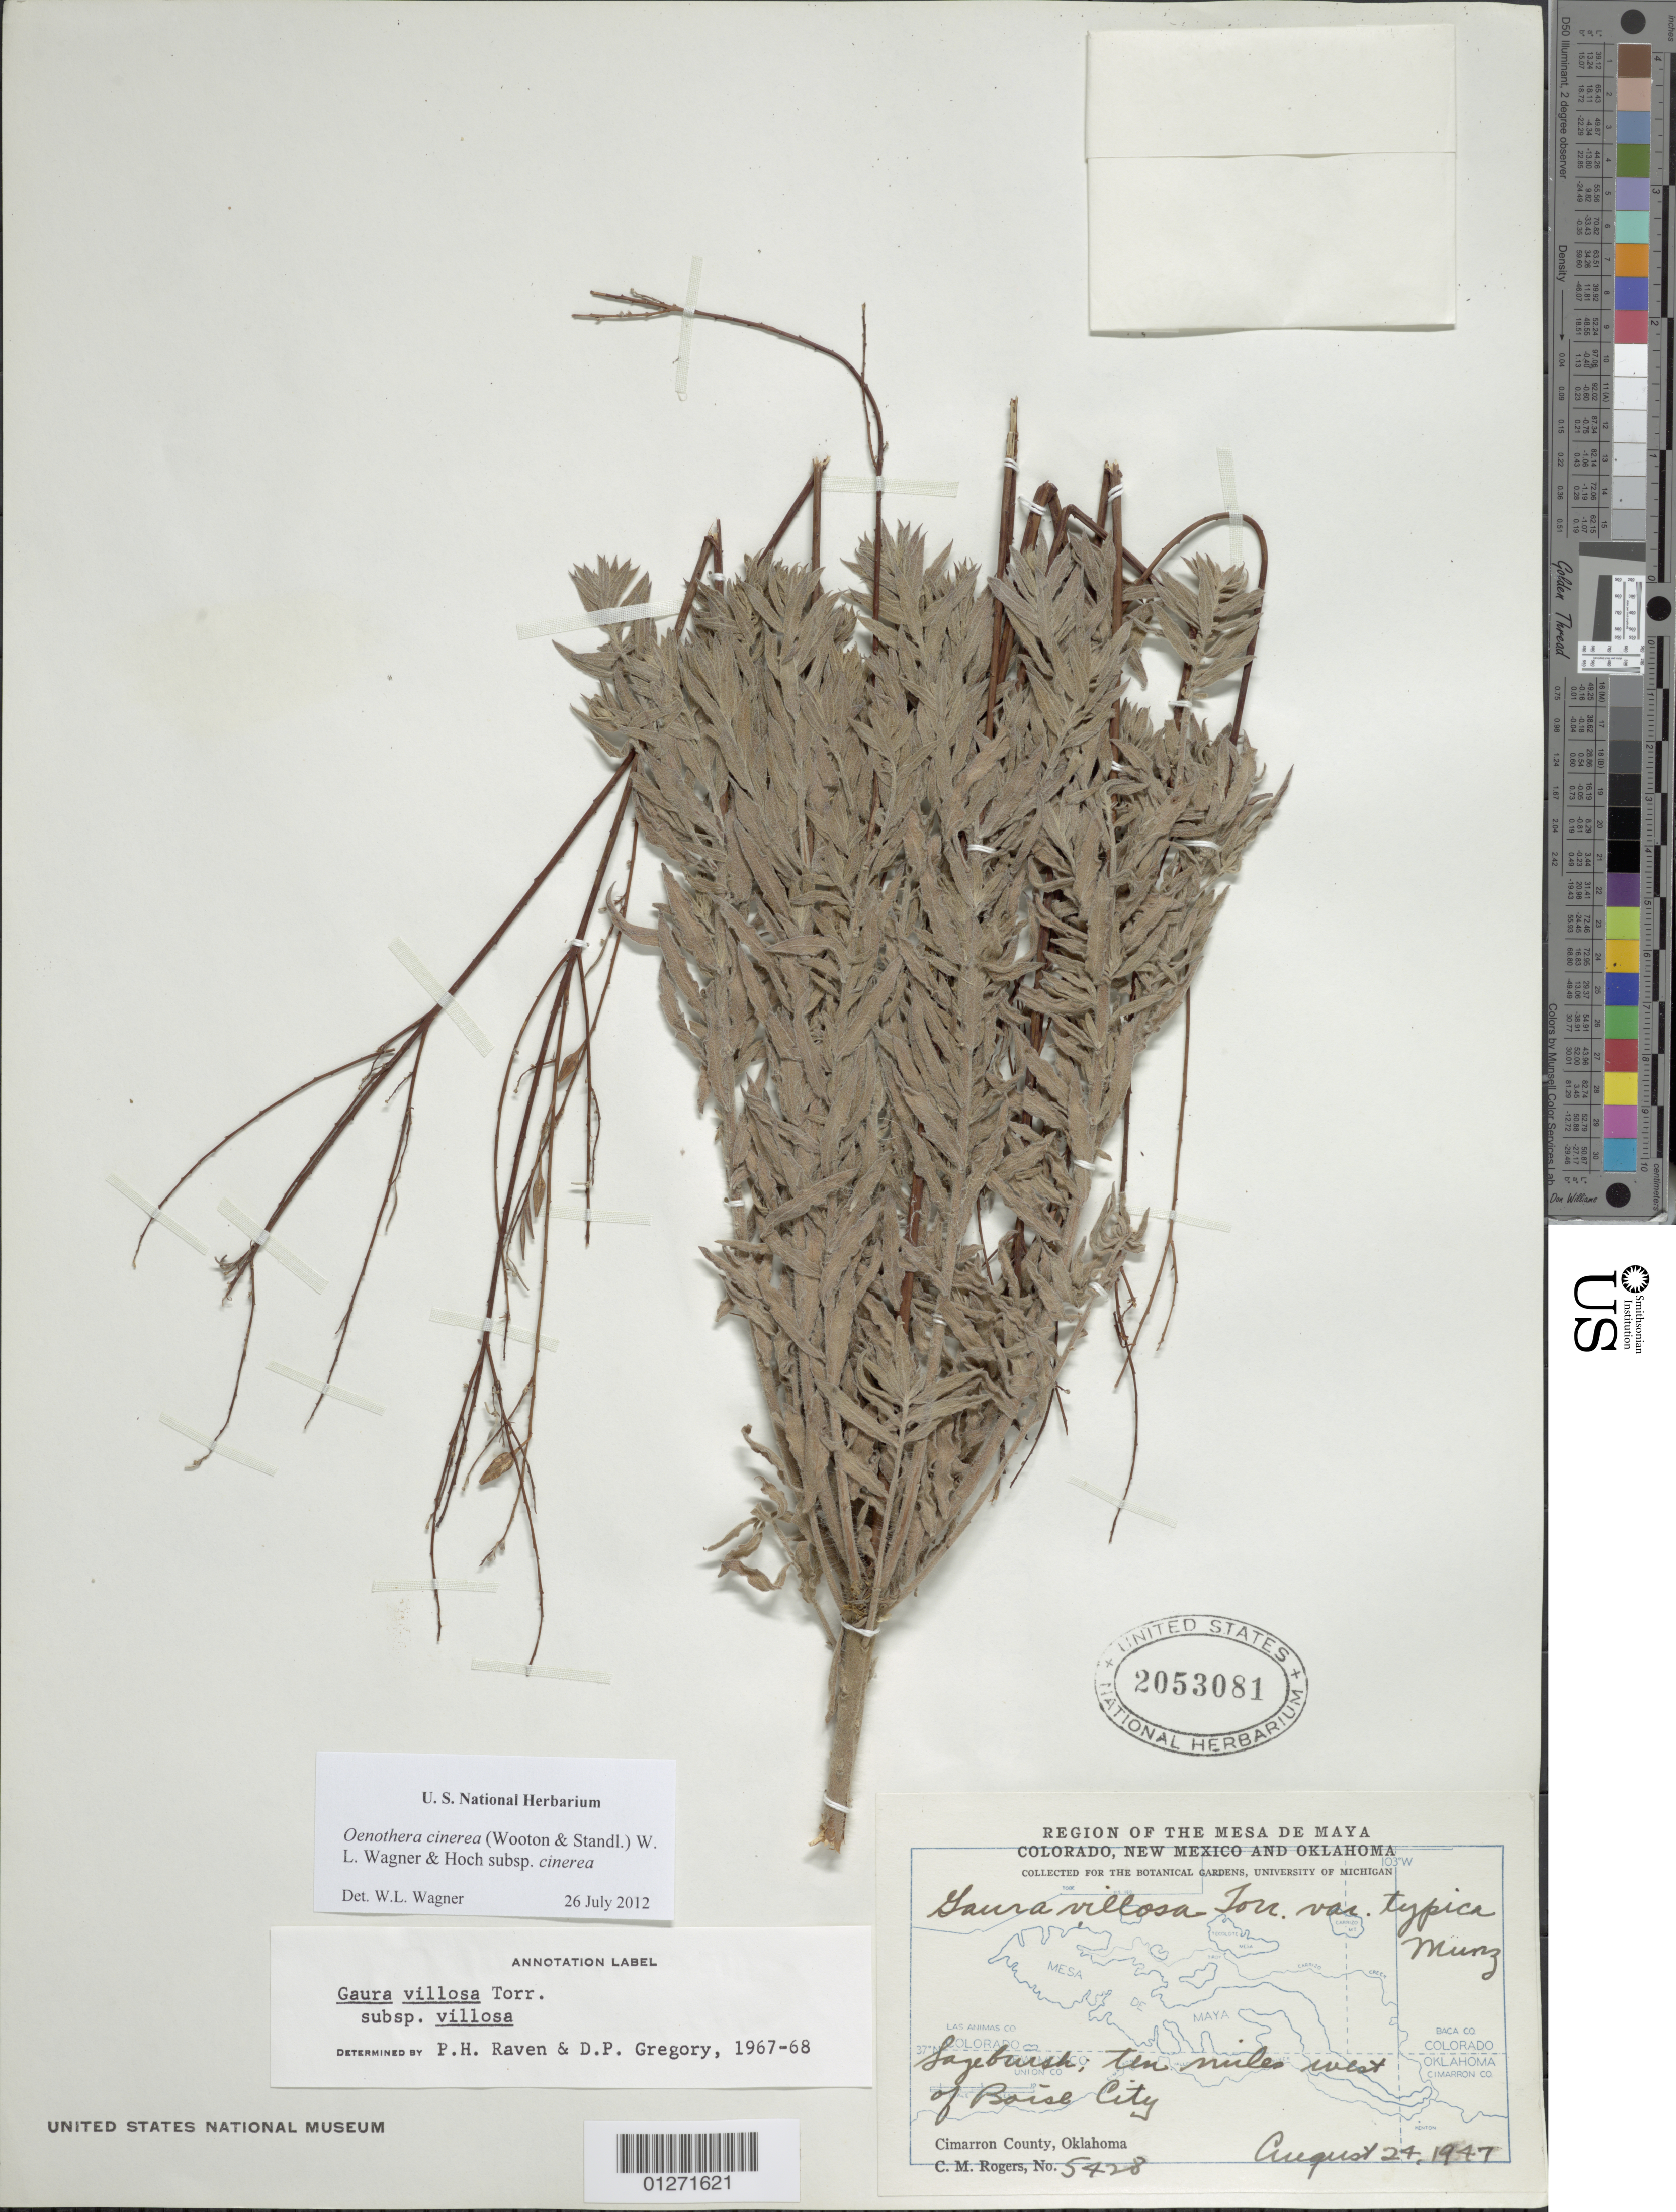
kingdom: Plantae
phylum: Tracheophyta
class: Magnoliopsida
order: Myrtales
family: Onagraceae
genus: Oenothera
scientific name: Oenothera cinerea subsp. cinerea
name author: (Wooton & Standl.) W.L. Wagner & Hoch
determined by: Wagner, W. L., (BOT), Smithsonian Institution - National Museum of Natural History (UNITED STATES)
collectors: C. M. Rogers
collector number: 5428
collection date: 1947-08-24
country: United States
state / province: Oklahoma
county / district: Cimarron County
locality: Sagebrush, 10 mi W of Boise City.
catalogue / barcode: US 2053081